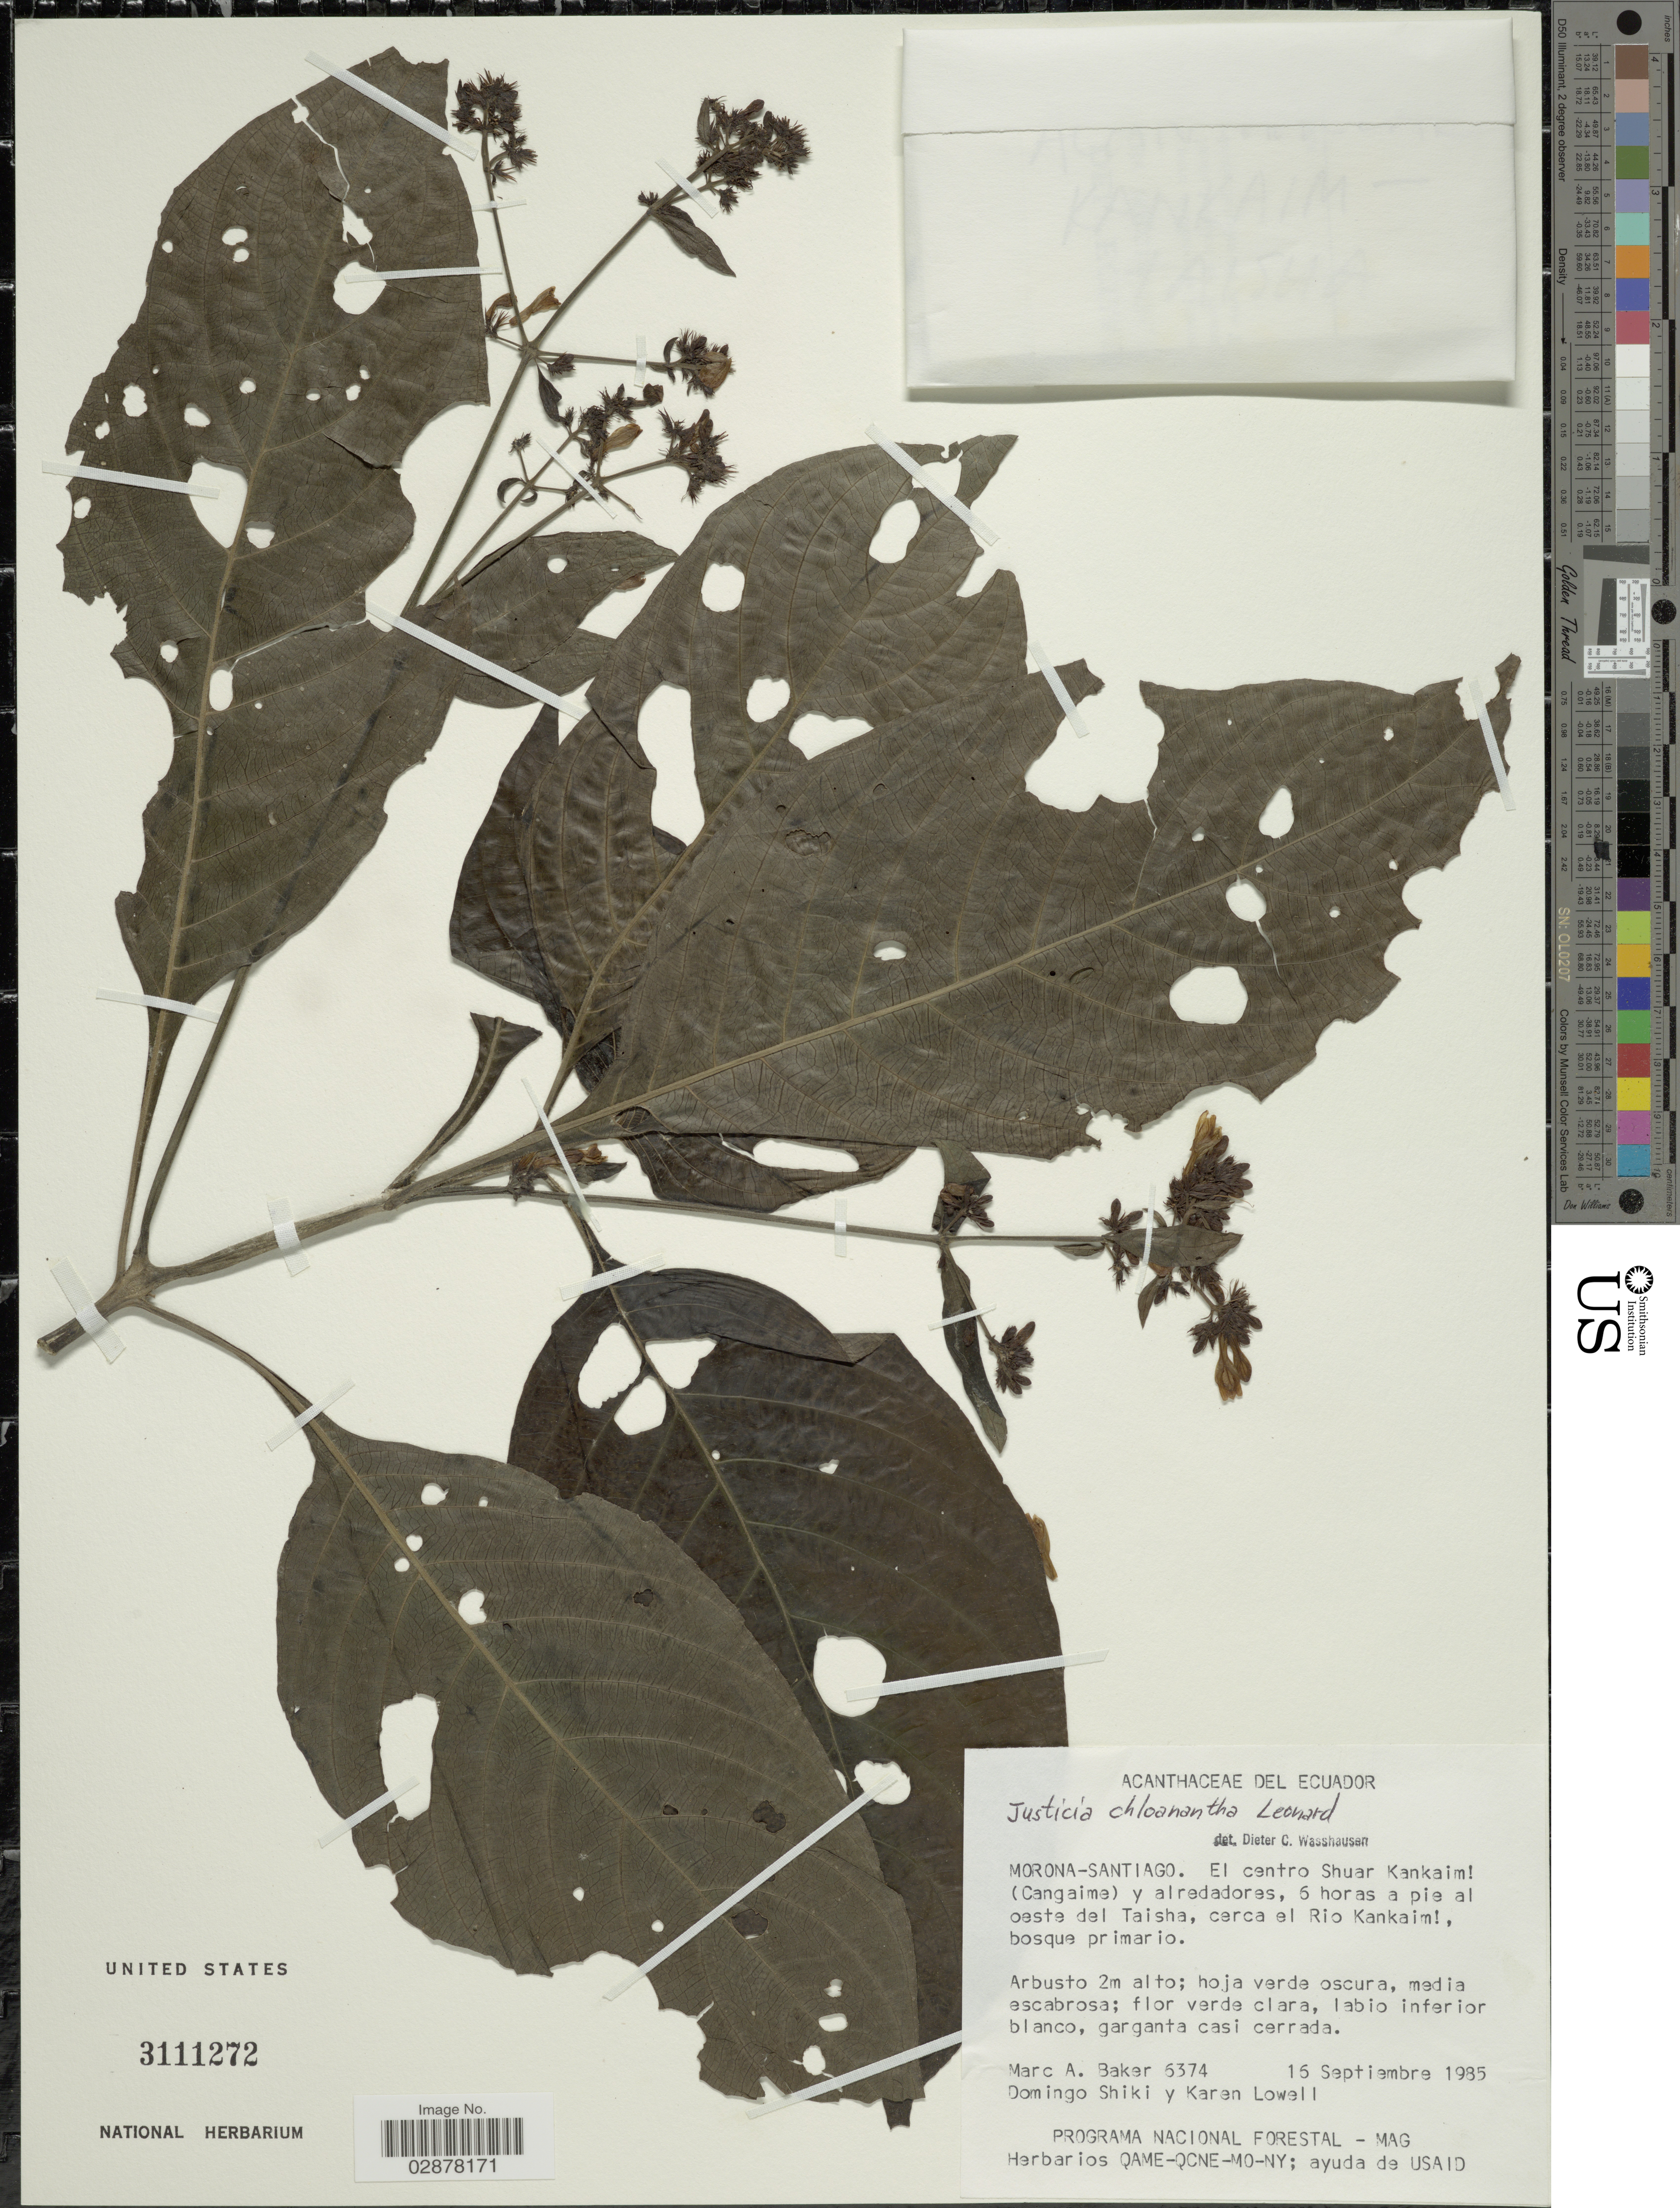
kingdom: Plantae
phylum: Tracheophyta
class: Magnoliopsida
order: Lamiales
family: Acanthaceae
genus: Justicia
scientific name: Justicia chloanantha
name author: Leonard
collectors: M. A. Baker, D. Shiki & K. Lowell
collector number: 6374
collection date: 1985-09-16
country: Ecuador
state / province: Morona-Santiago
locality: El Centro Shuar Kankaim. (Cangaime) y alrededores, 6 horas a pie al oeste del Taisha, cerca el Rio Kankaim.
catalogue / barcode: US 3111272